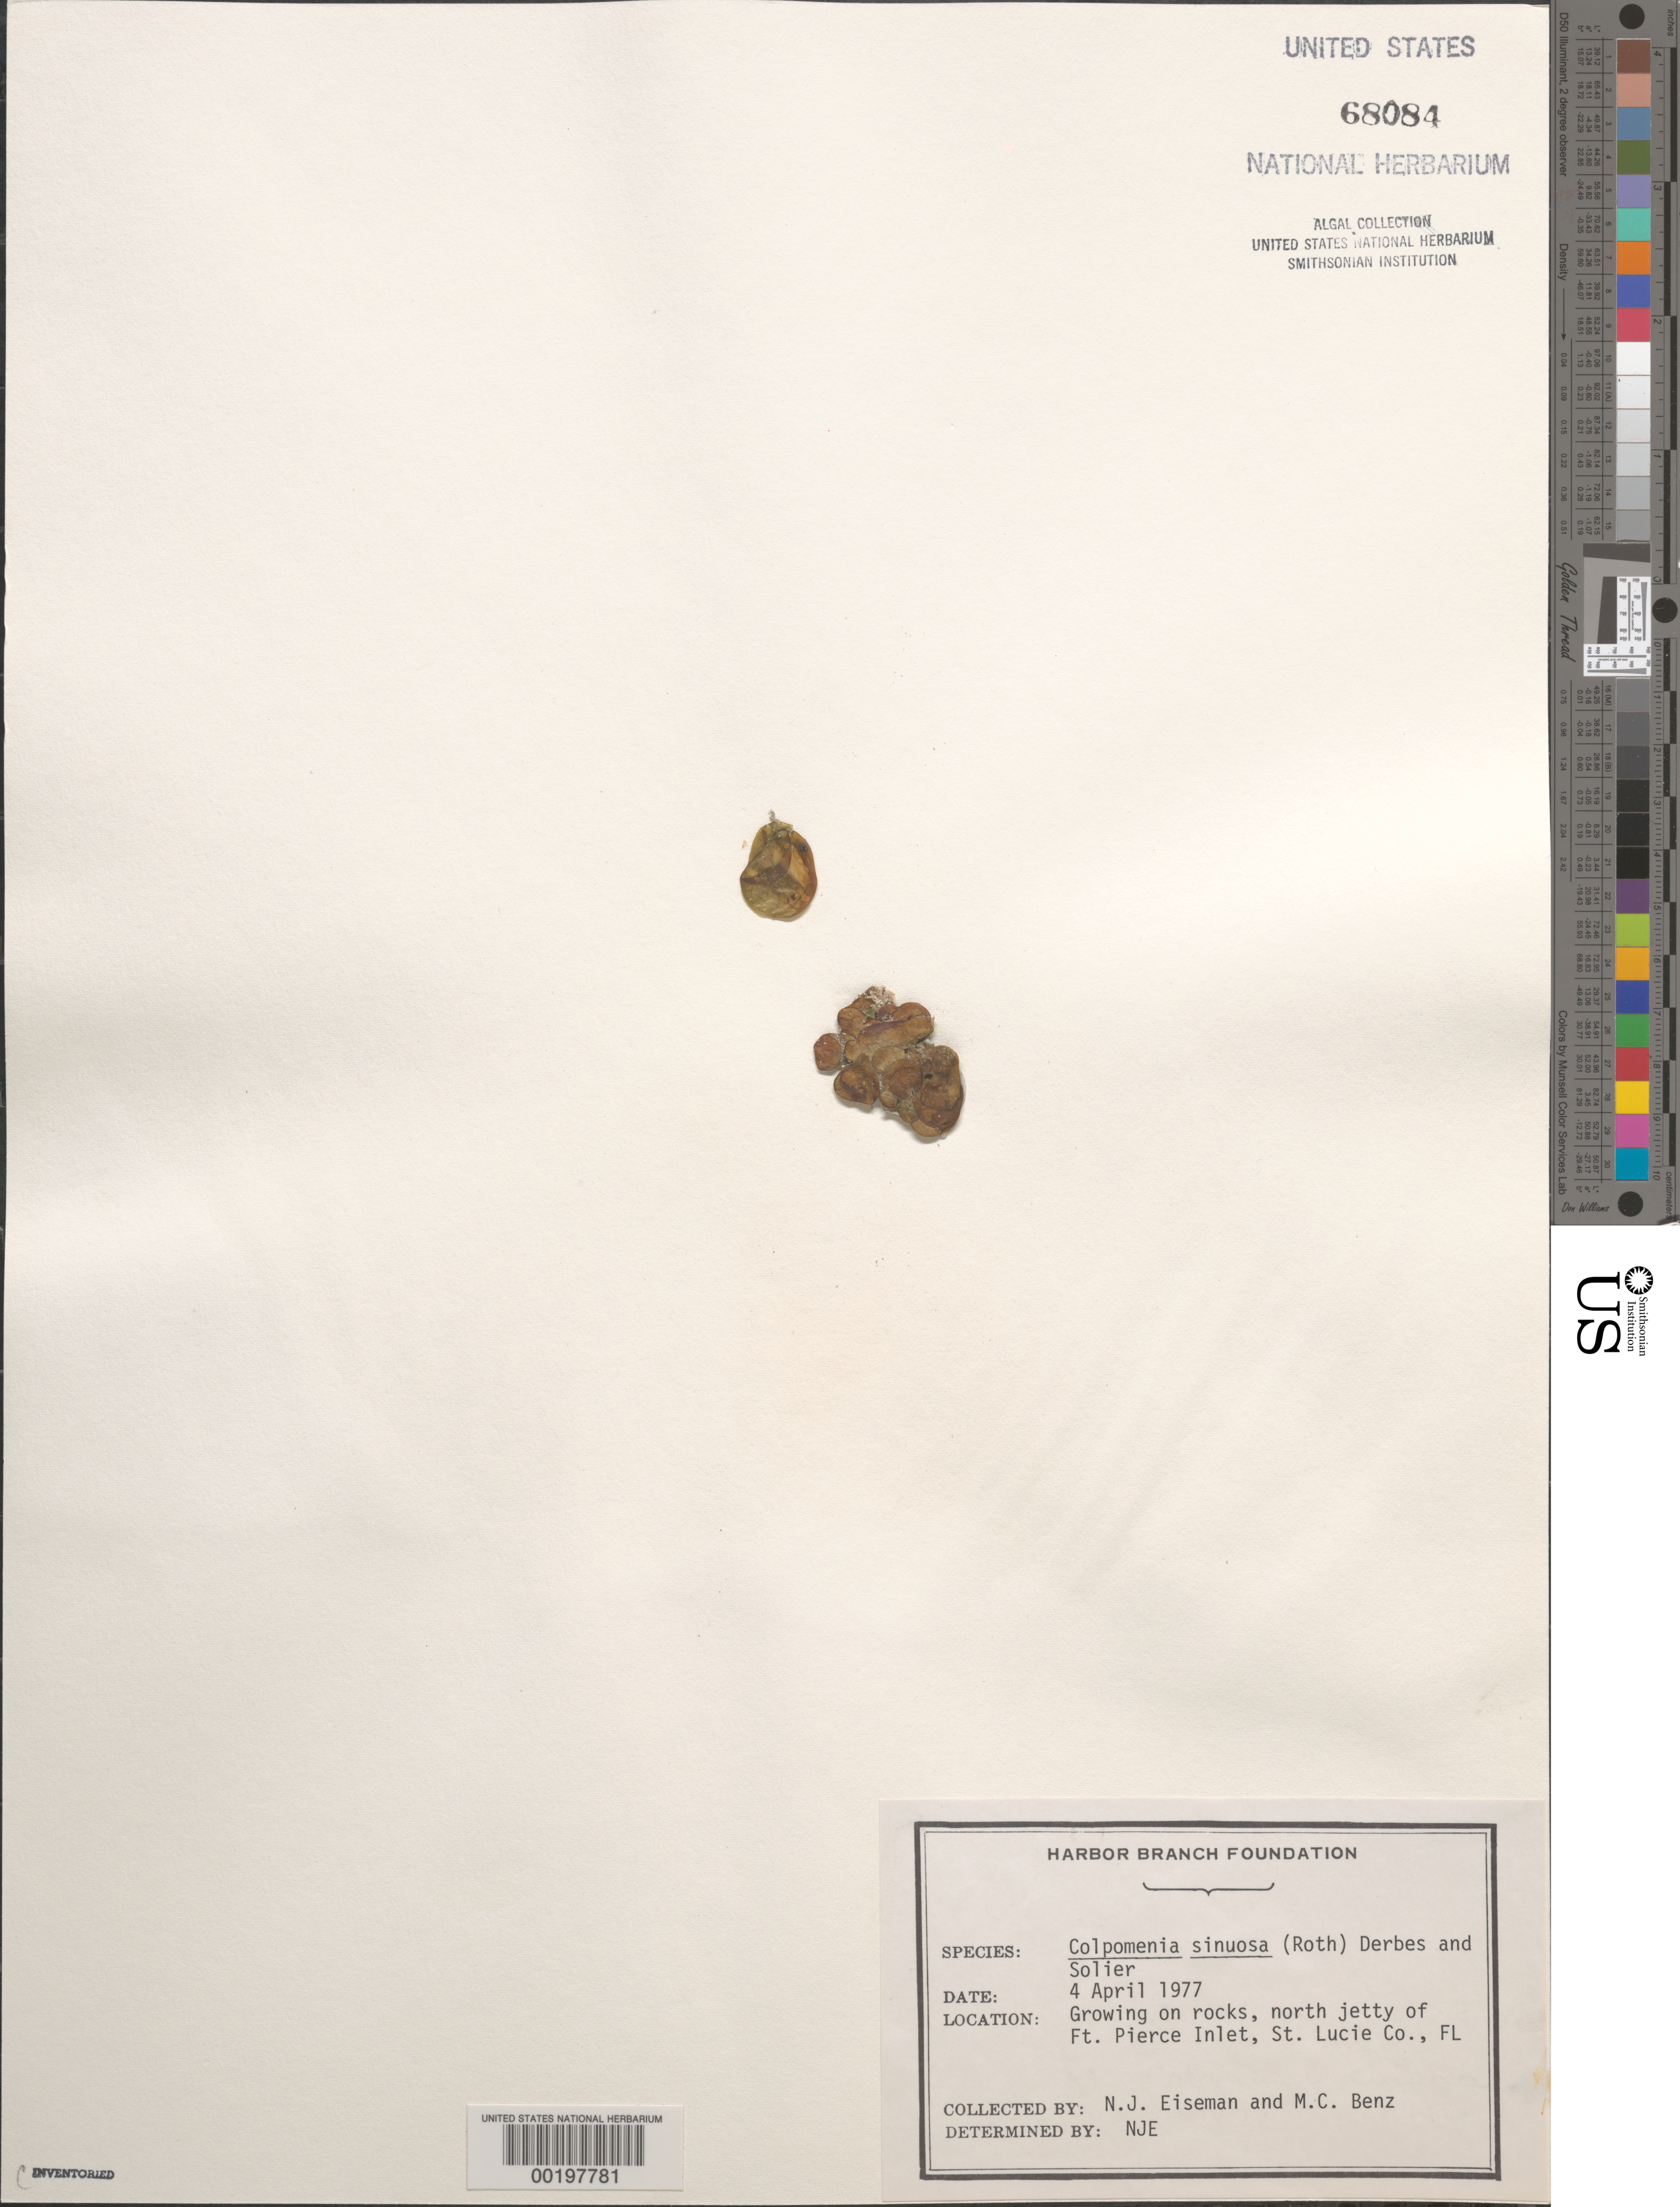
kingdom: Chromista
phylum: Ochrophyta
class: Phaeophyceae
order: Scytosiphonales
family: Scytosiphonaceae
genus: Colpomenia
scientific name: Colpomenia sinuosa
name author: (K. Mert. ex Roth) Derbes & Solier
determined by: Eiseman, N. J.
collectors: N. J. Eiseman & M. Benz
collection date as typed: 04 Apr 1977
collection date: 1977-04-04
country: United States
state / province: Florida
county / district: Saint Lucie County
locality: Fort Pierce Inlet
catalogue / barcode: US 68084